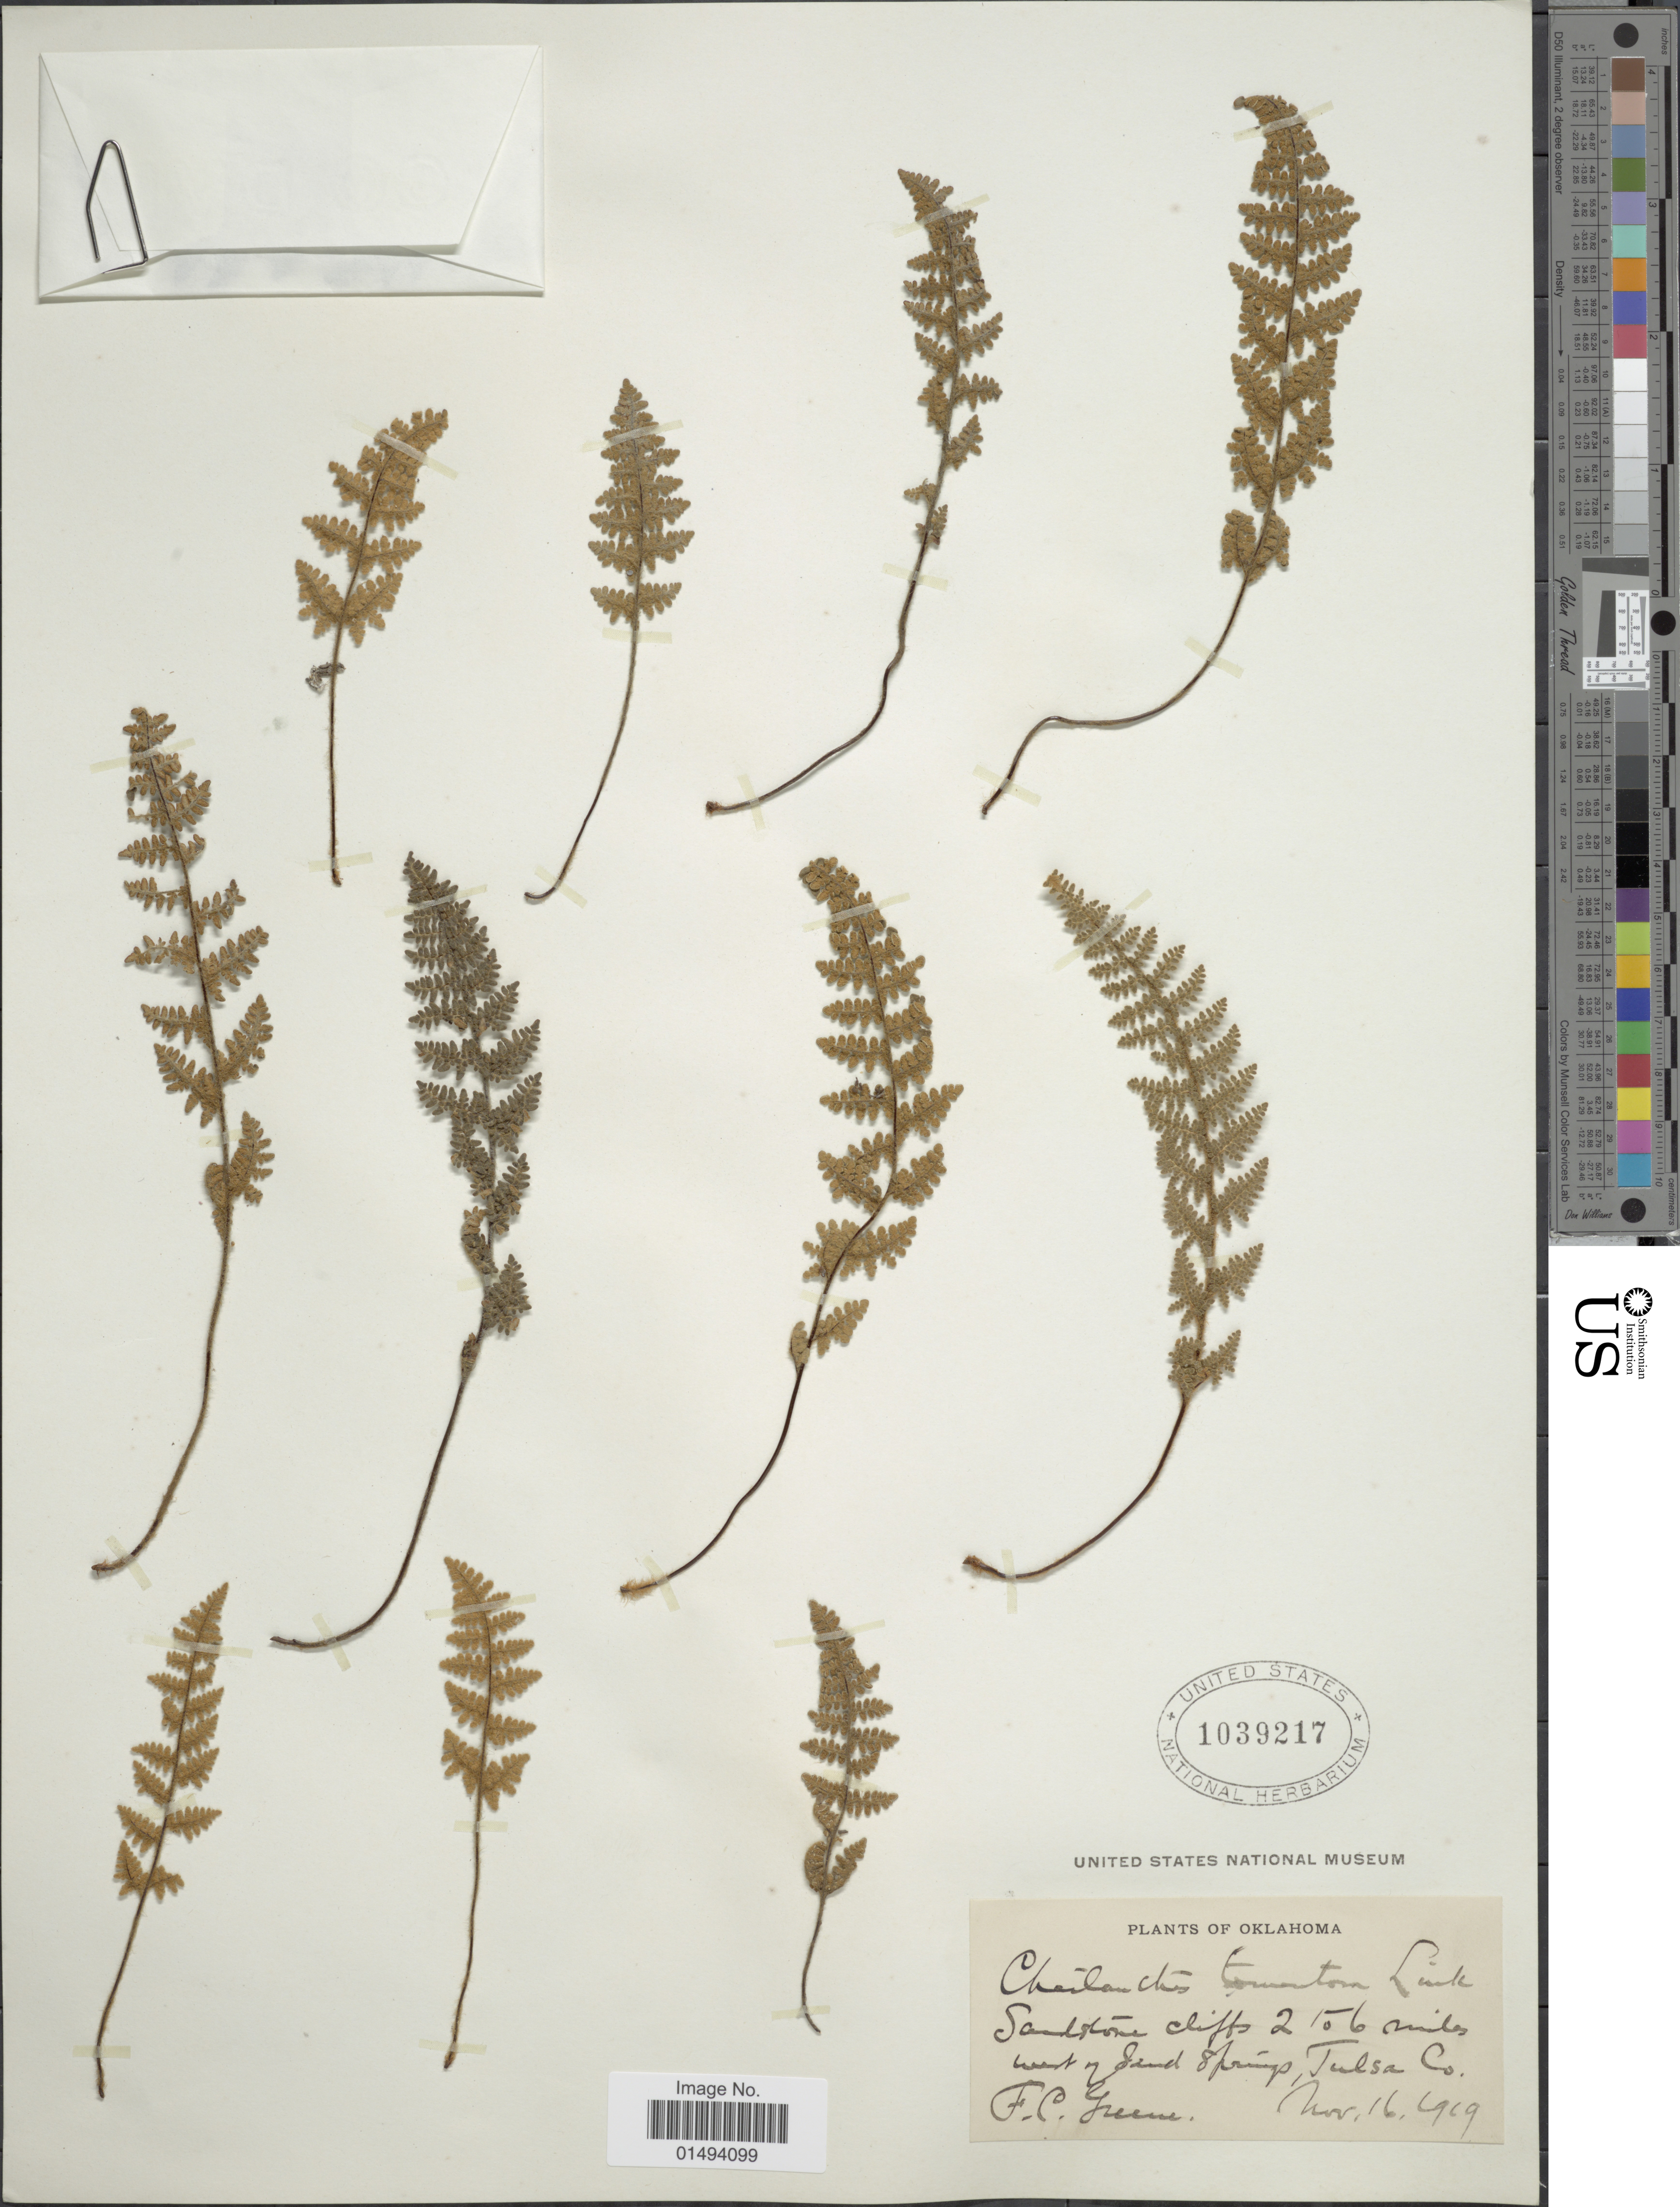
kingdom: Plantae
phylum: Tracheophyta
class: Polypodiopsida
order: Polypodiales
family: Pteridaceae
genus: Myriopteris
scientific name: Myriopteris tomentosa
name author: (Link) Fée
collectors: F. C. Greene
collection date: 1919-11-16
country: United States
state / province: Oklahoma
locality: Oklahoma, sandstone cliffs 2 to 6 miles west of Sand Springs, Tulsa Co.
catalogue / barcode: US 1039217